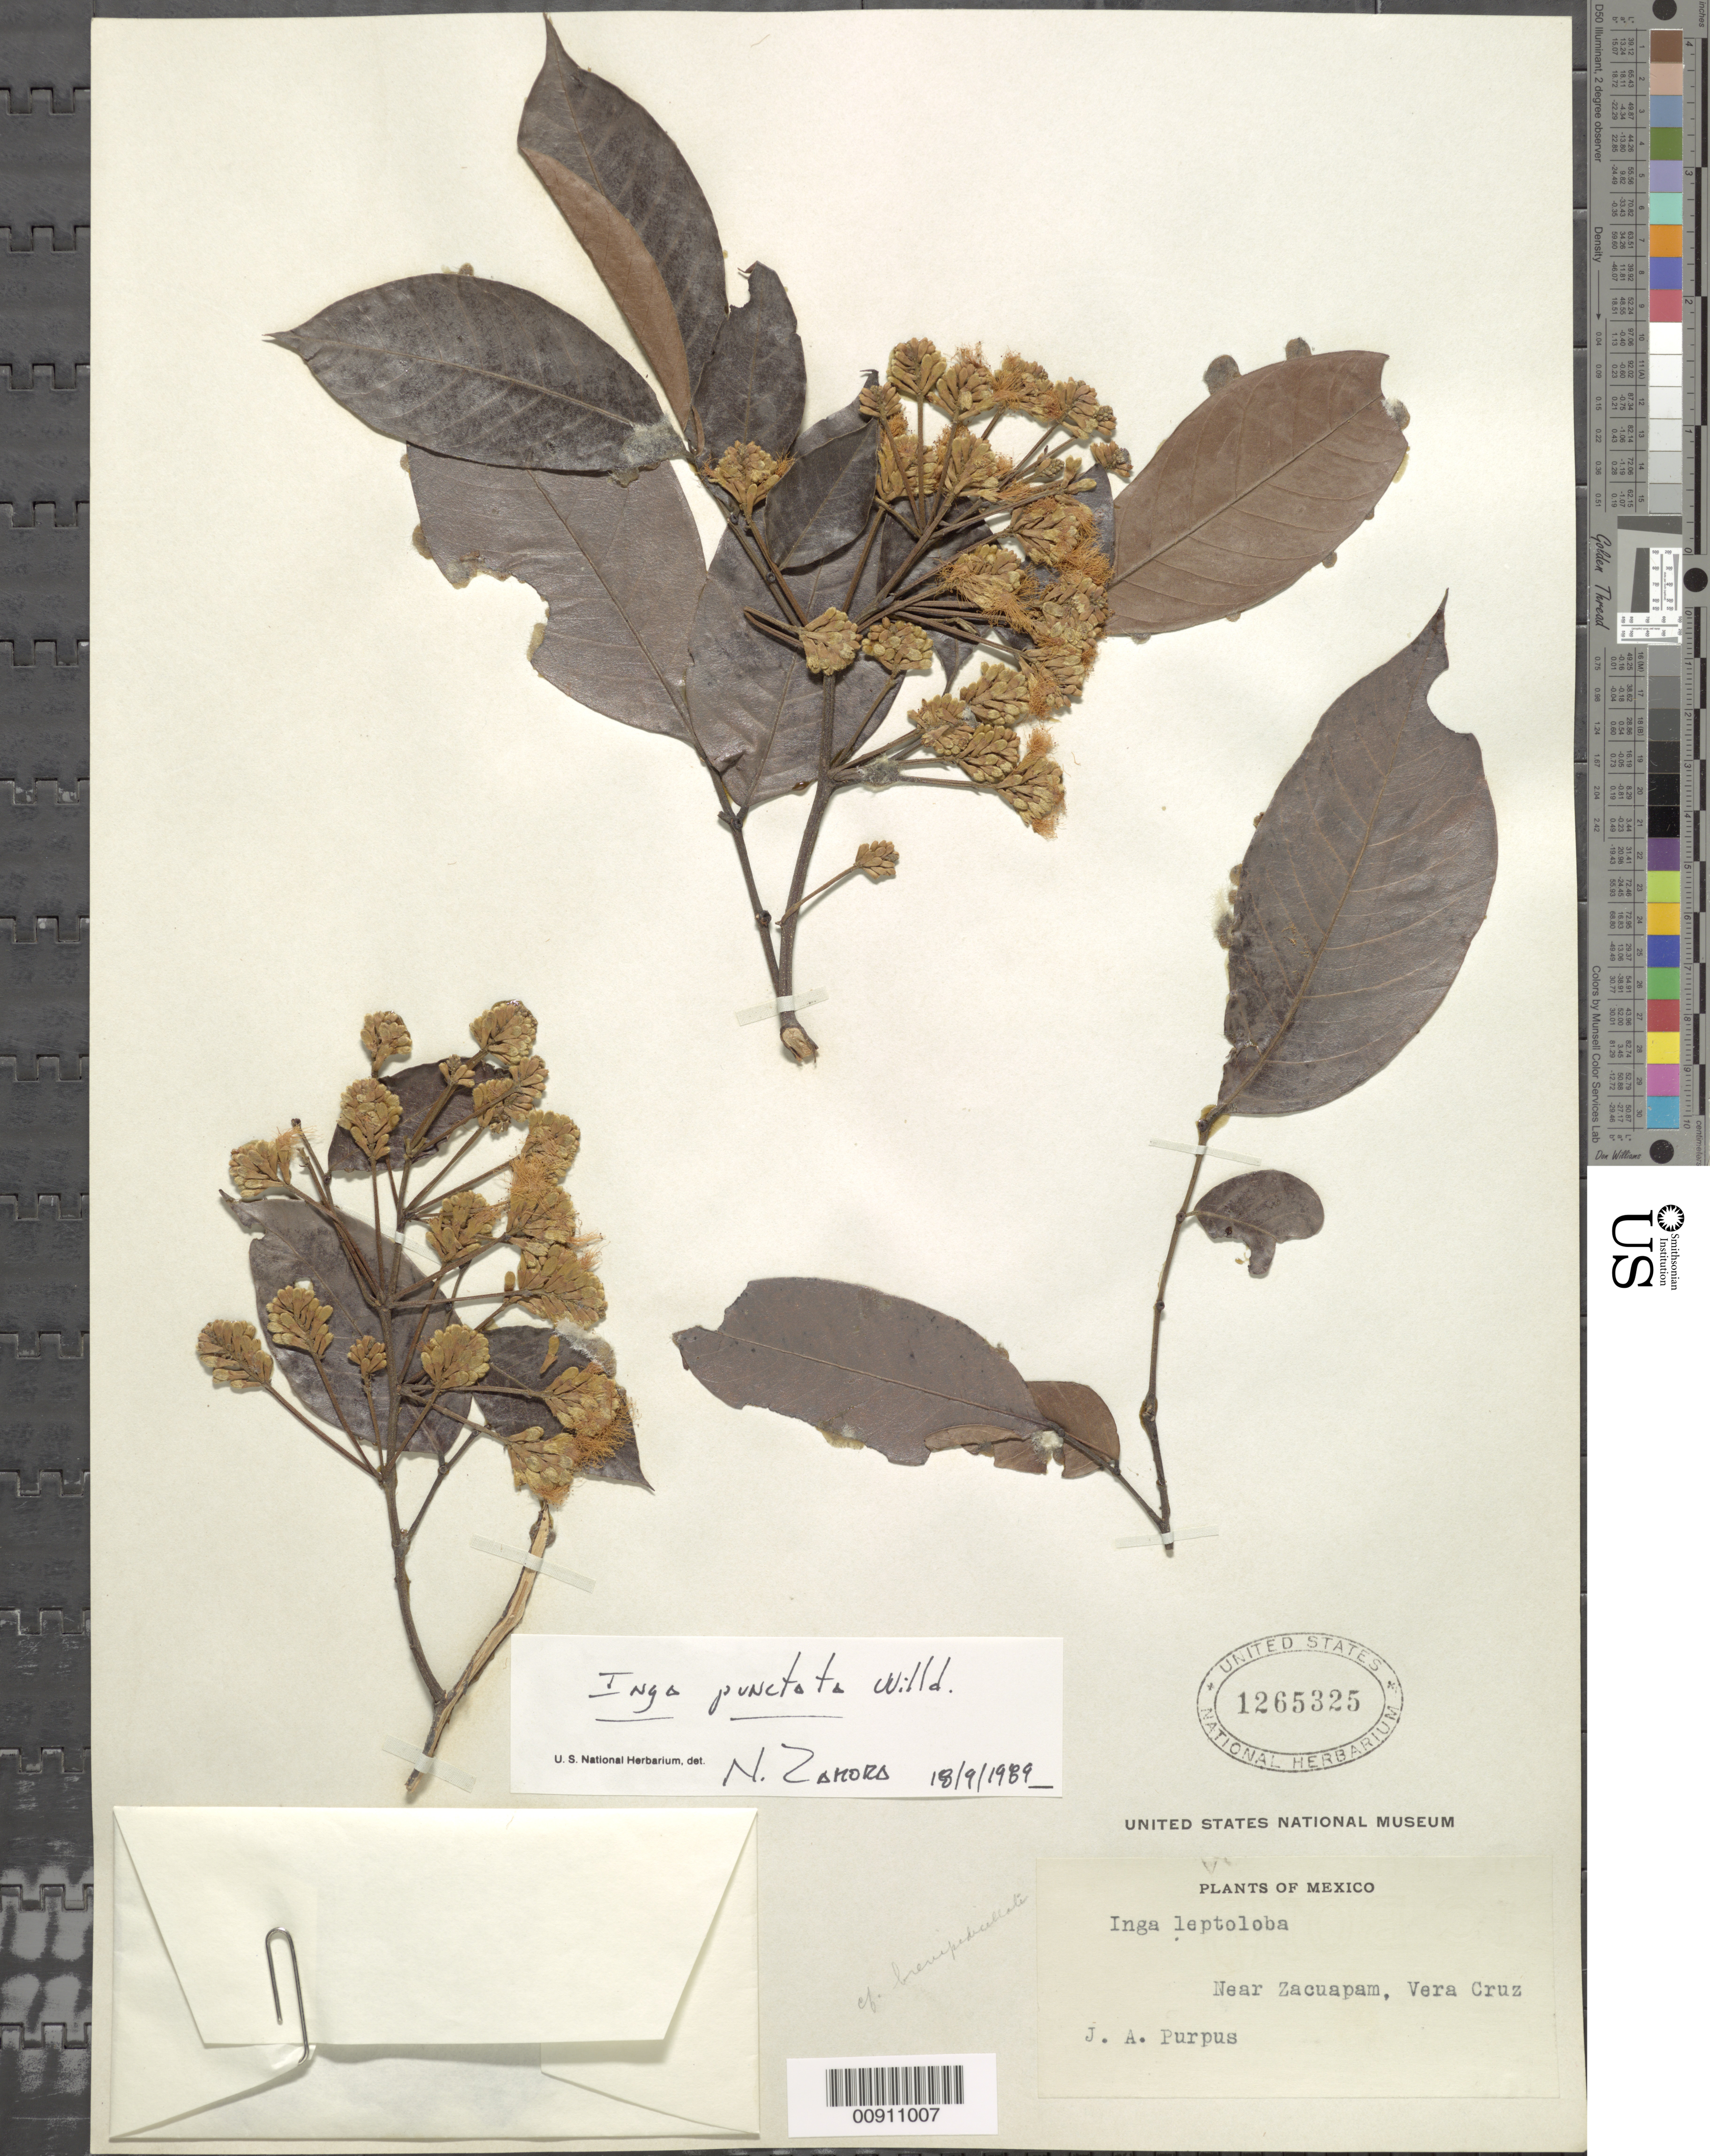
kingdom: Plantae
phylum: Tracheophyta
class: Magnoliopsida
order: Fabales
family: Fabaceae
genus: Inga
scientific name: Inga punctata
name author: Willd.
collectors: C. A. Purpus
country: Mexico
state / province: Veracruz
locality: Near Zacuapam, Veracruz.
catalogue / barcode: US 1265325